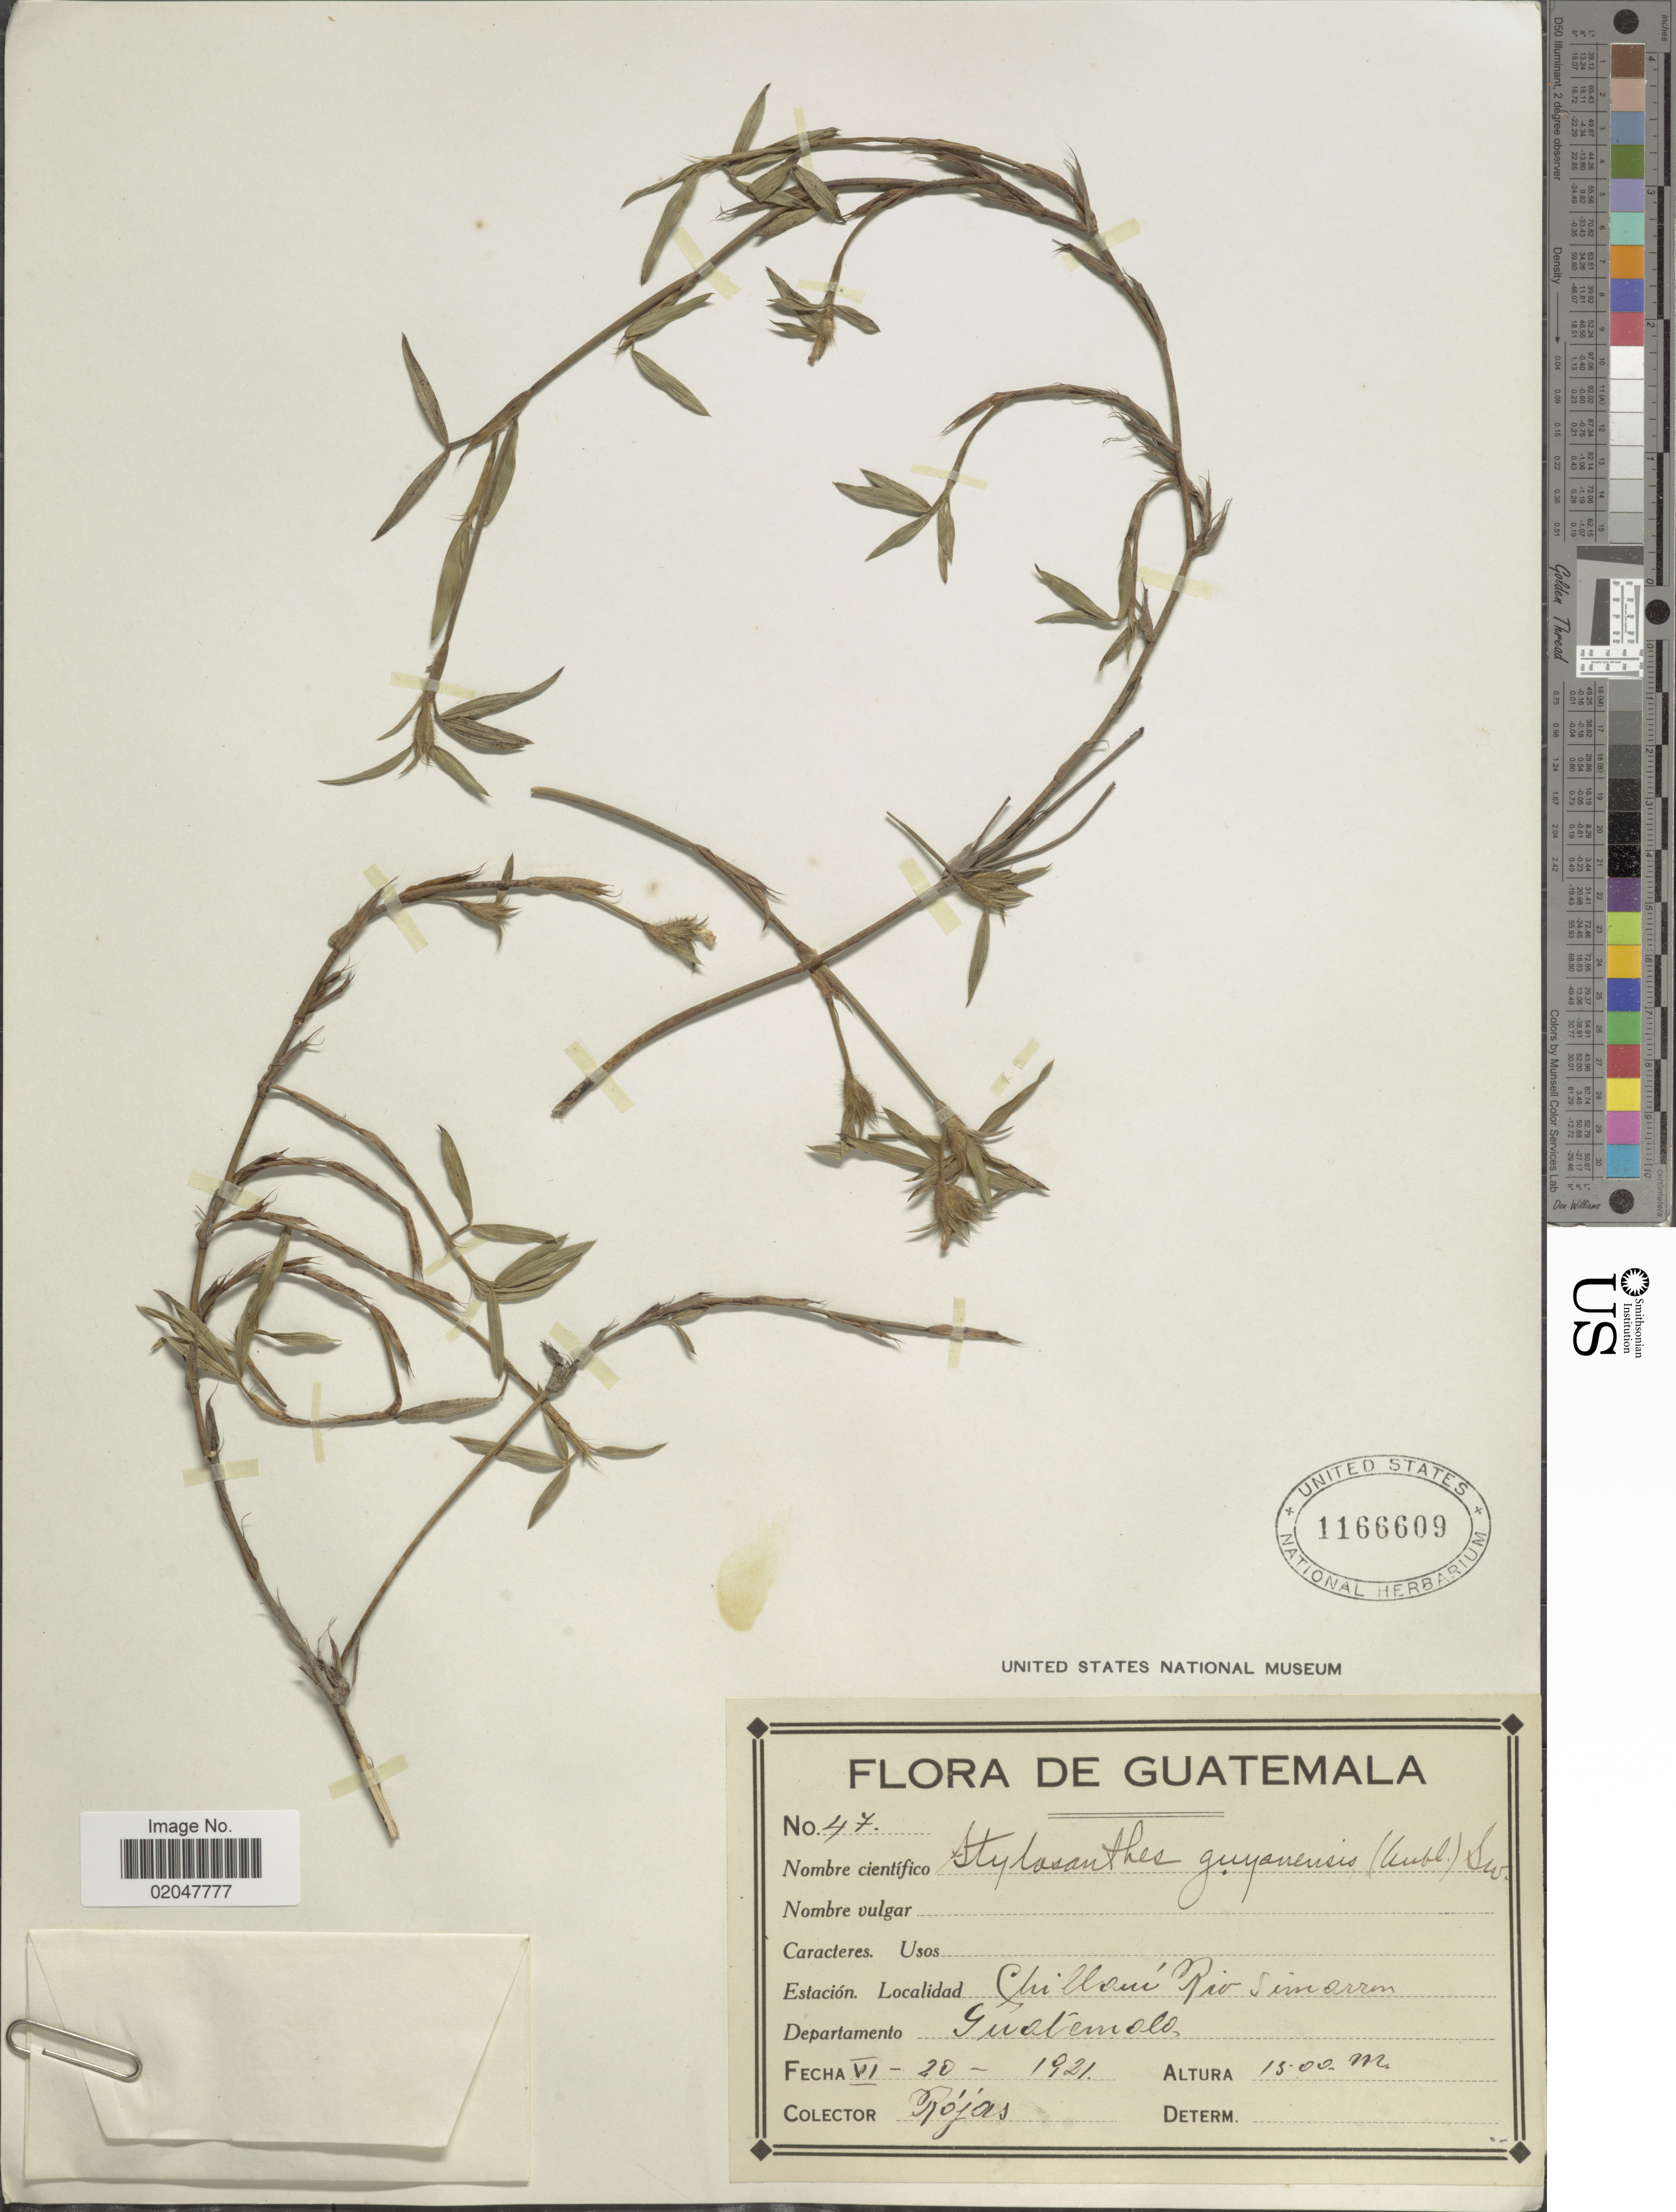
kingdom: Plantae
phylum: Tracheophyta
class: Magnoliopsida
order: Fabales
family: Fabaceae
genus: Stylosanthes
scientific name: Stylosanthes guianensis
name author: (Aubl.) Sw.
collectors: Rojas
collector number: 47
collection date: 1921-06-20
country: Guatemala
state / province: Guatemala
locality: Chillani Rio Simarron [Cimarron]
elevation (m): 1500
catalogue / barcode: US 1166609